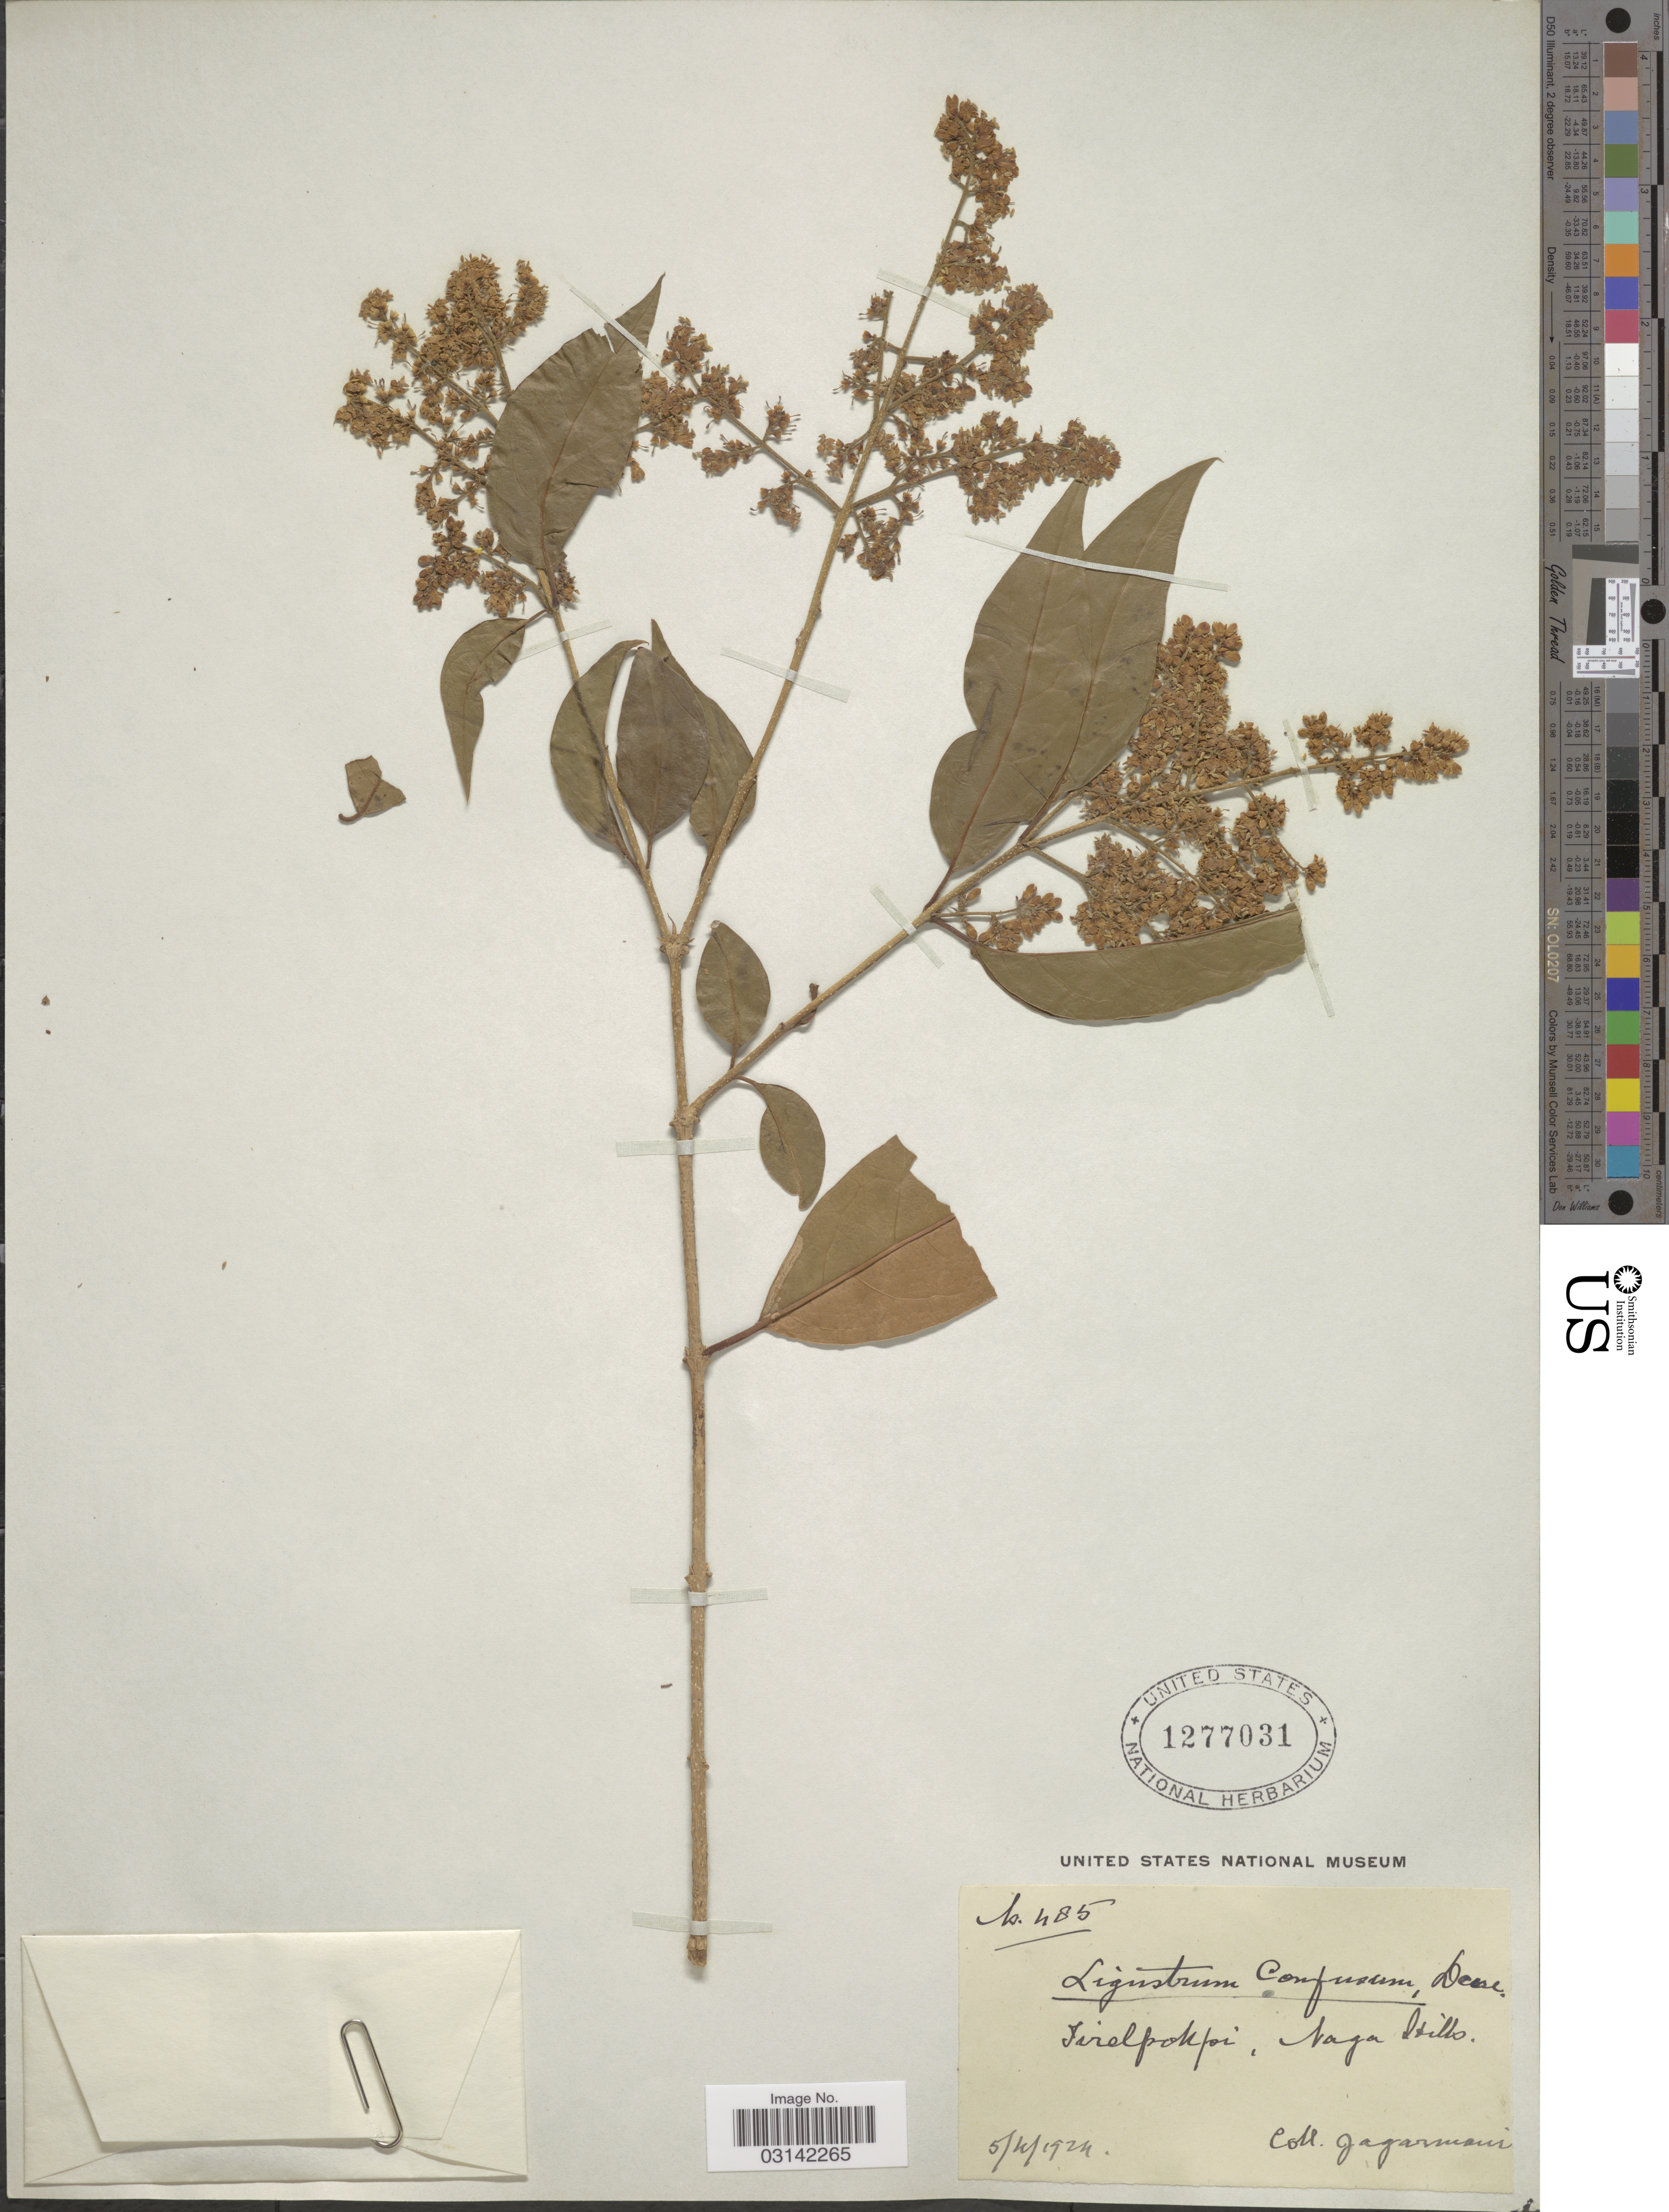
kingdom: Plantae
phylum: Tracheophyta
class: Magnoliopsida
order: Lamiales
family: Oleaceae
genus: Ligustrum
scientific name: Ligustrum confusum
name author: Decne.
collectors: -. Jagarmani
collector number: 485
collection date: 1924-04-05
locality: Tirelpokpi, Naga Hills.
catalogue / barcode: US 1277031